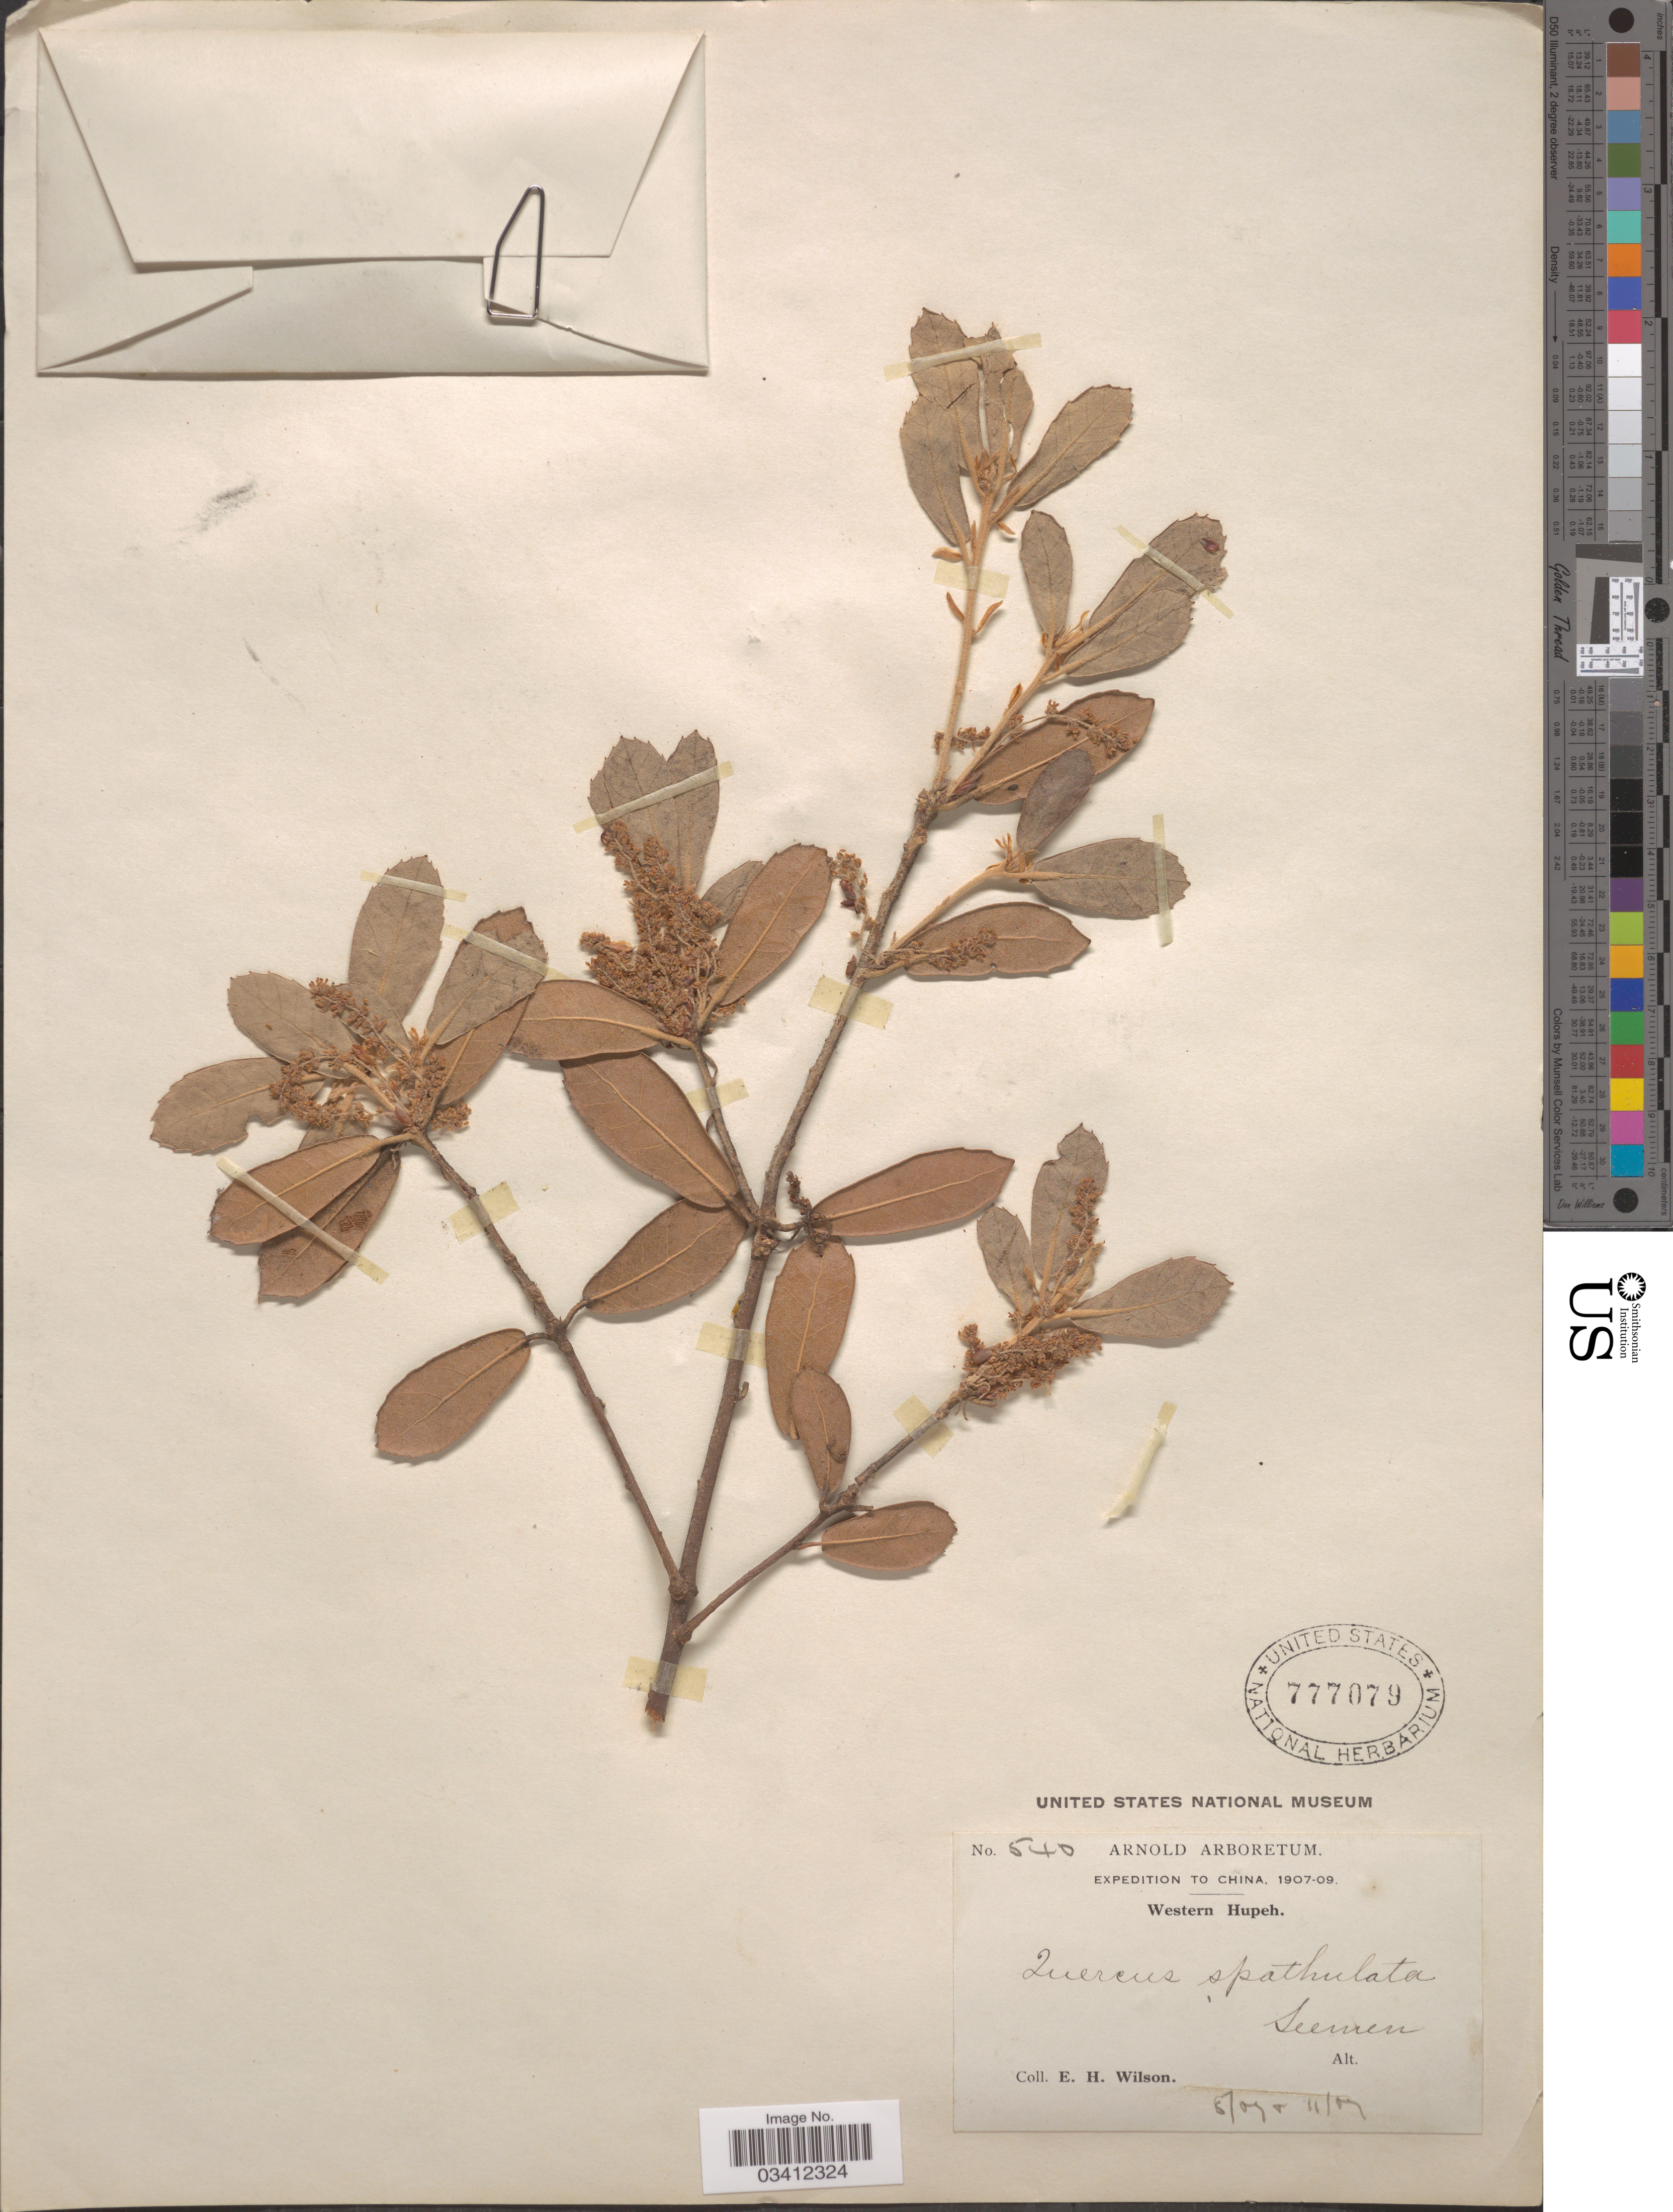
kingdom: Plantae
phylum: Tracheophyta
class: Magnoliopsida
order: Fagales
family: Fagaceae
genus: Quercus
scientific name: Quercus spathulata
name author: Seemen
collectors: E. Wilson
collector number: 540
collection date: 1907-05/1907-11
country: China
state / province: Hubei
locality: Western Hupeh.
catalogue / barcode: US 777079